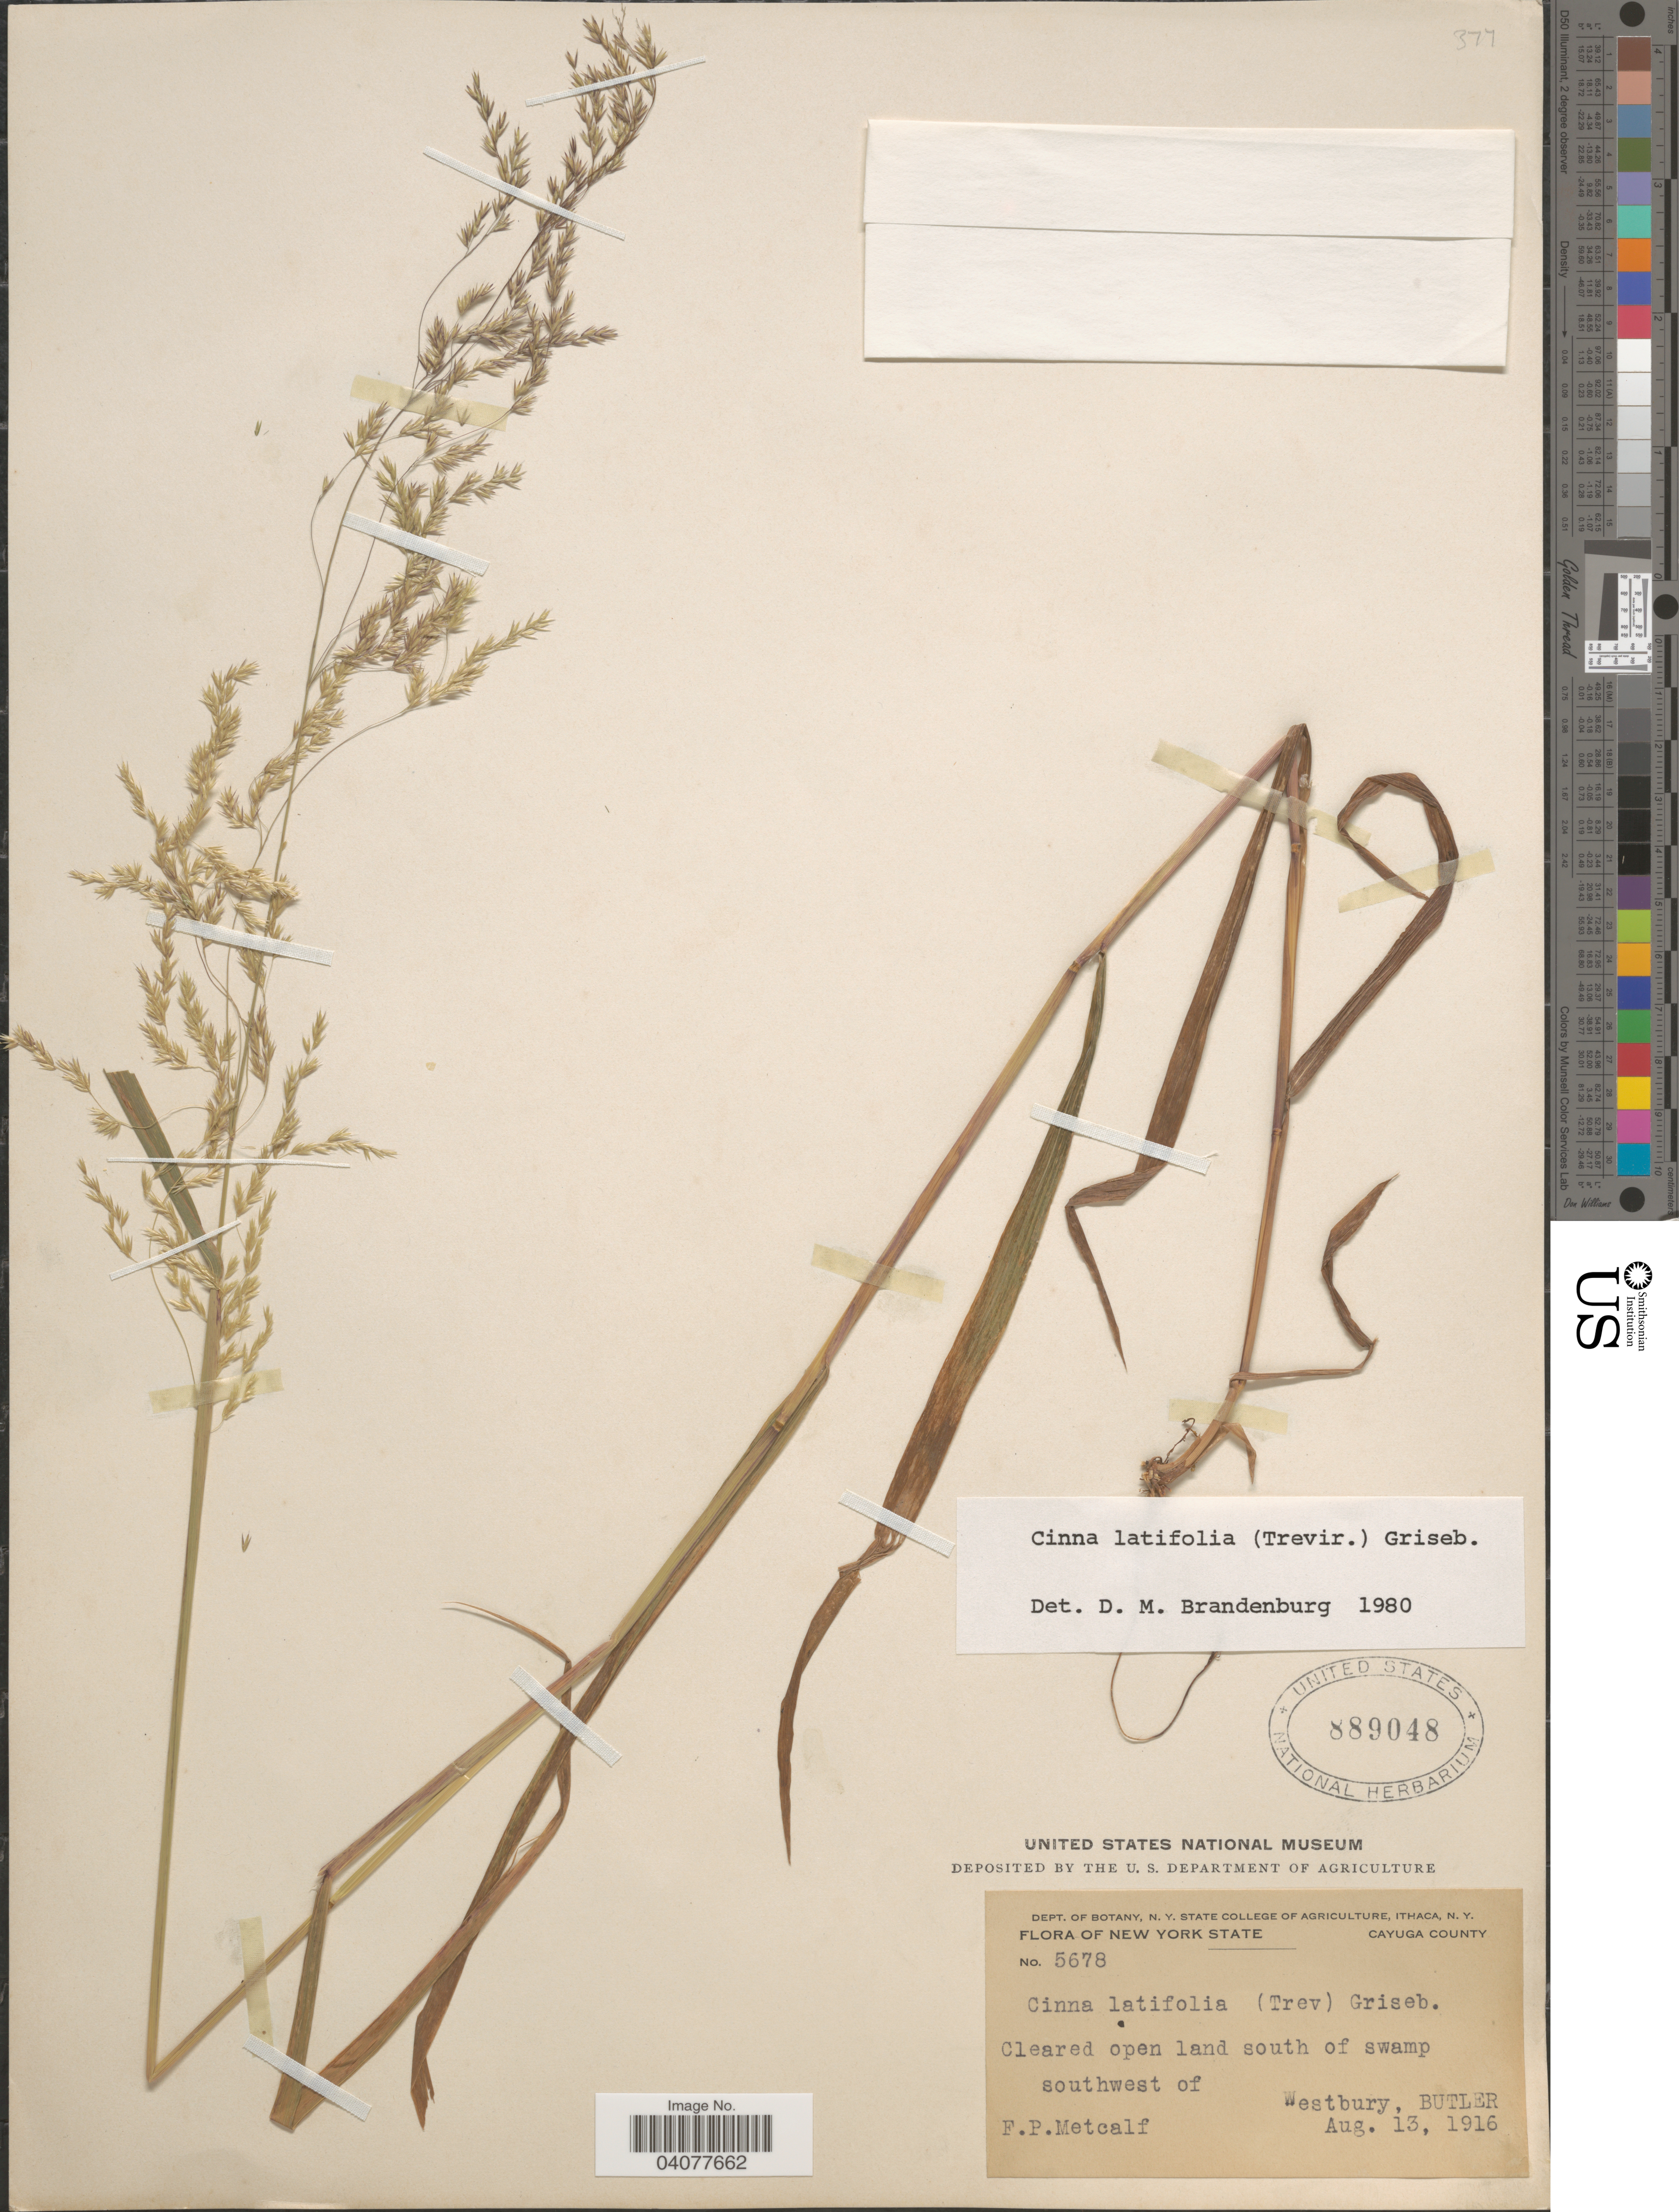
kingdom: Plantae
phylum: Tracheophyta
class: Liliopsida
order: Poales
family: Poaceae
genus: Cinna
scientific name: Cinna latifolia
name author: (Trevir. ex Goeppert) Griseb.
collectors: F. Metcalf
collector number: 5678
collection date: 1916-08-13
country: United States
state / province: New York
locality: Cayuga County. Cleared open land south of swamp southwest of Westbury, Butler.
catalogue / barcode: US 889048